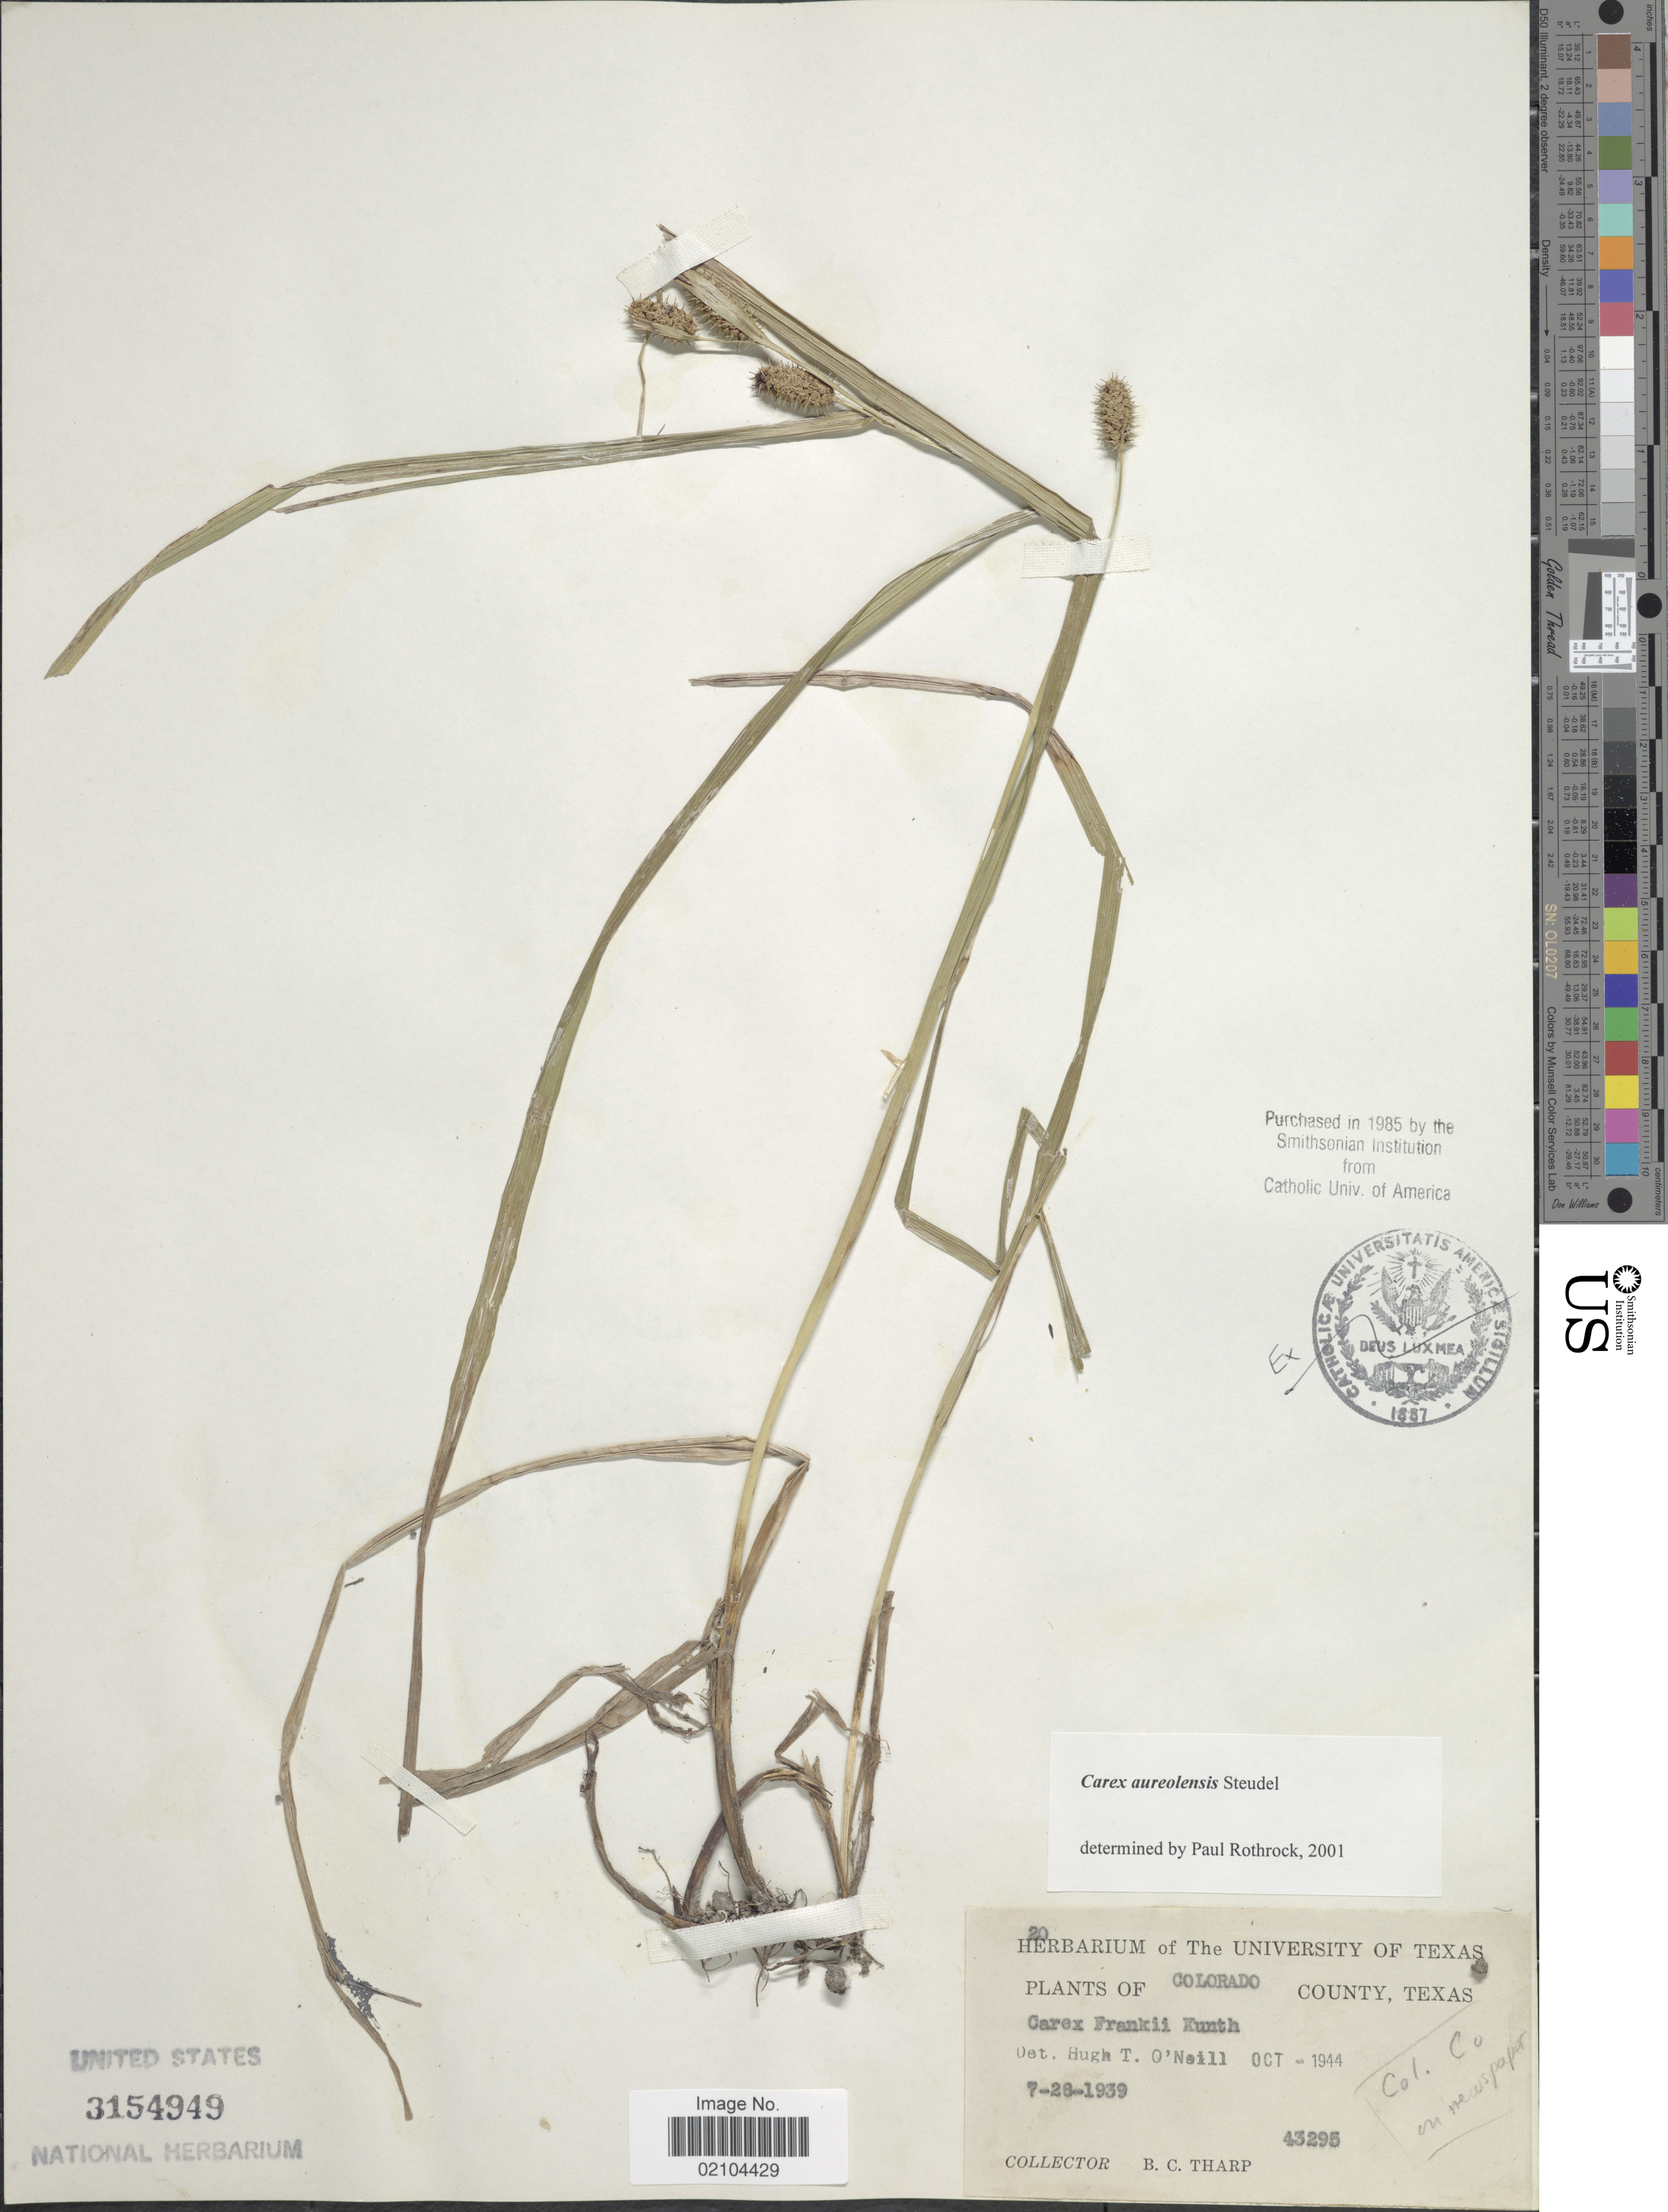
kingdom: Plantae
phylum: Tracheophyta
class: Liliopsida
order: Poales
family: Cyperaceae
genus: Carex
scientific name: Carex aureolensis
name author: Steud.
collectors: B. C. Tharp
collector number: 43295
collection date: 1939-07-28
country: United States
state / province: Texas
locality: Colorado County.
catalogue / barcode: US 3154949